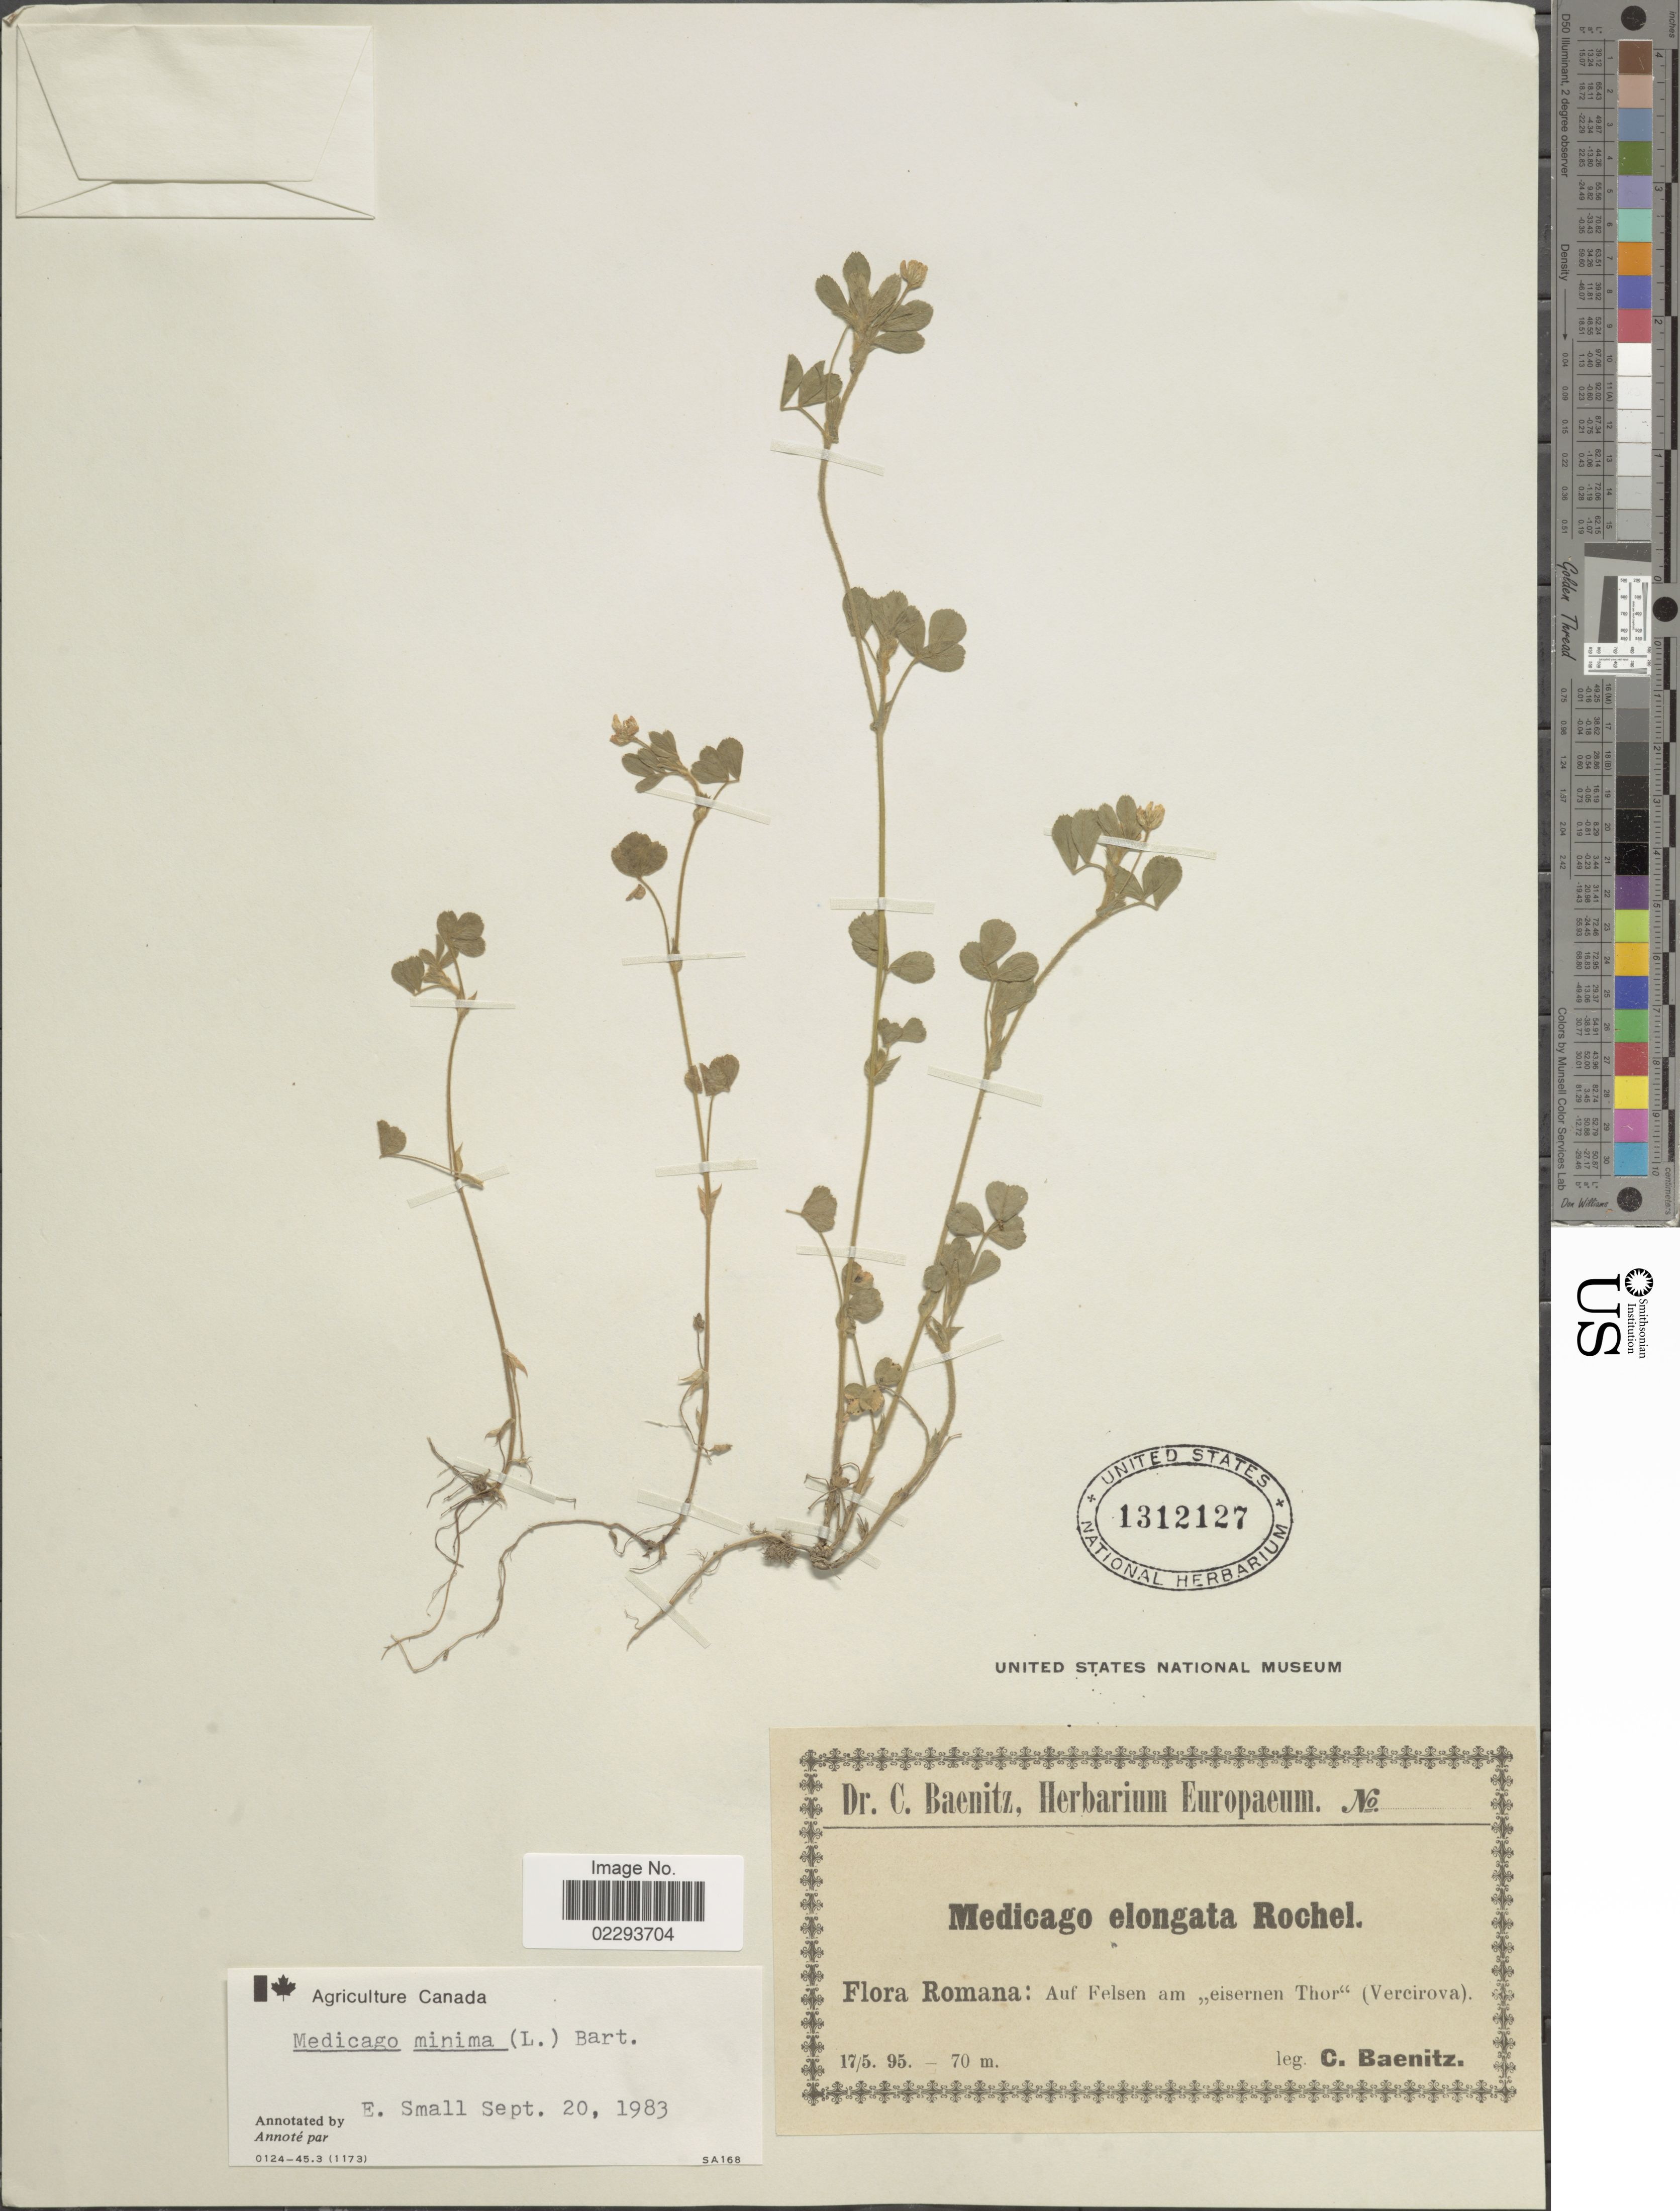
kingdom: Plantae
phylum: Tracheophyta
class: Magnoliopsida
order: Fabales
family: Fabaceae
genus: Medicago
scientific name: Medicago minima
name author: Lam.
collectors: C. G. Baenitz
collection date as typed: Transcribed d/m/y: 17/5/95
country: Romania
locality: Romana: Auf Felsen am eisernen Thur (Varciorova).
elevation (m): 70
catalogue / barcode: US 1312127